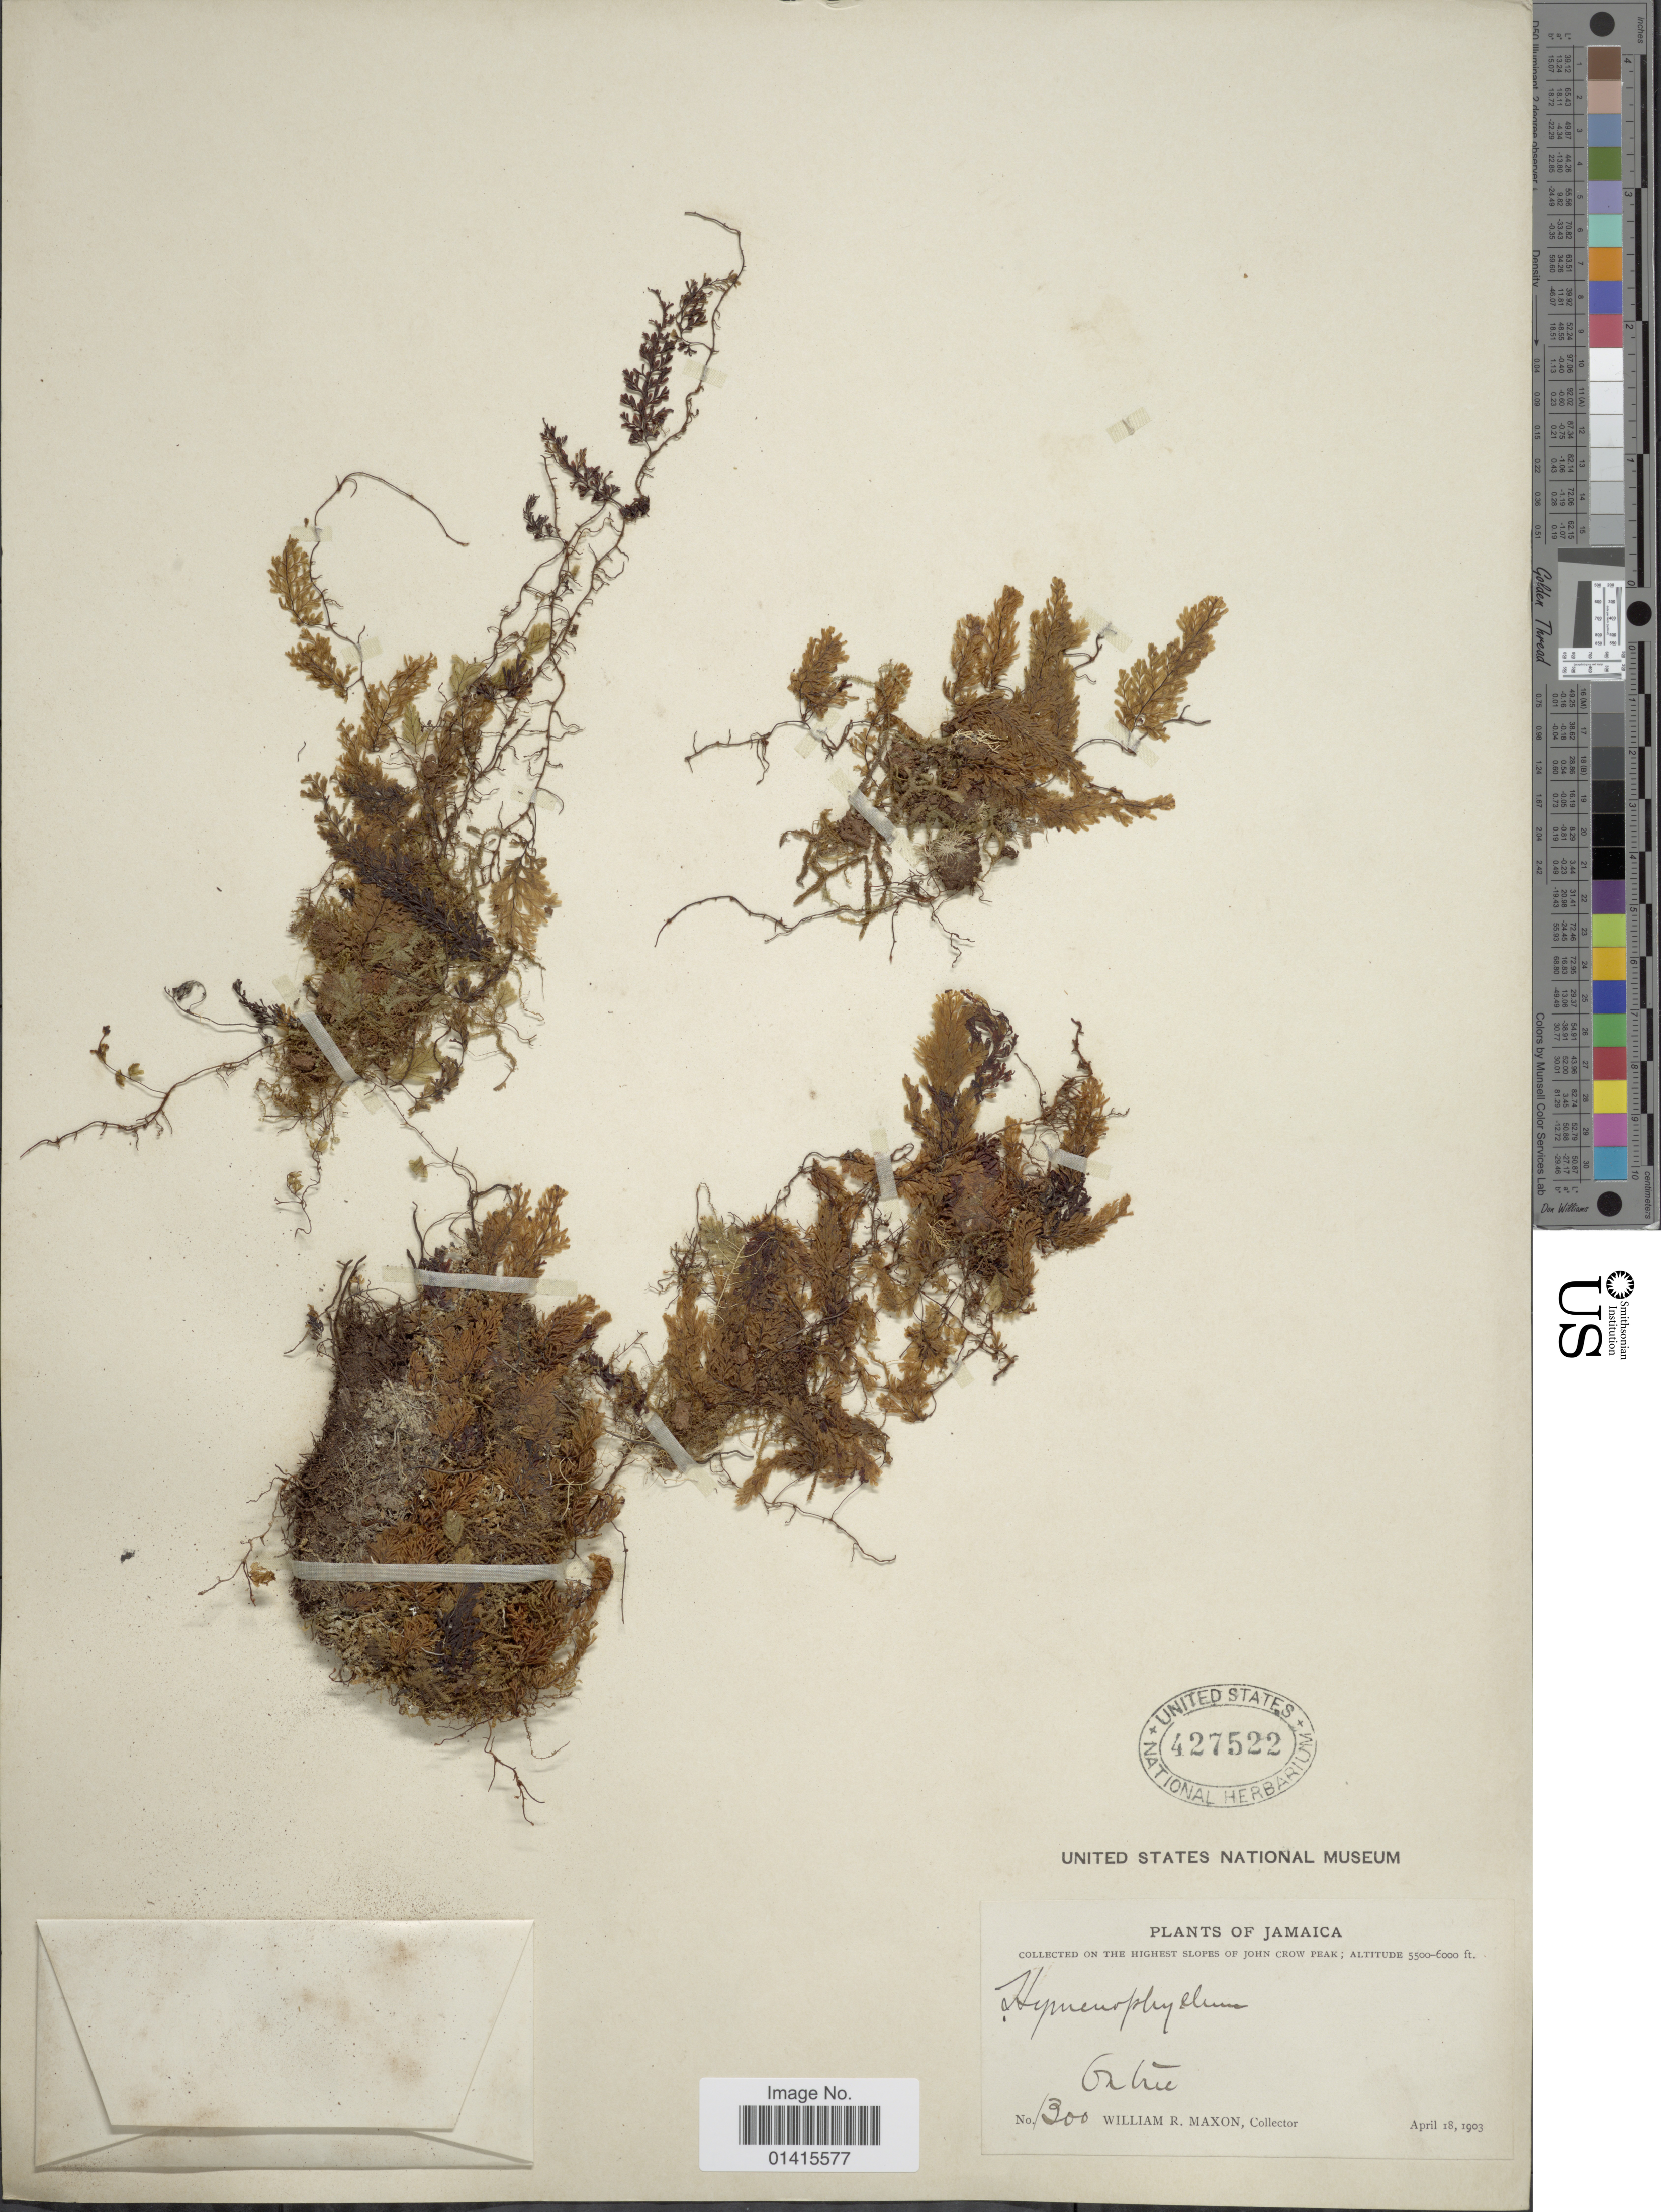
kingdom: Plantae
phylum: Tracheophyta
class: Polypodiopsida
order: Hymenophyllales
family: Hymenophyllaceae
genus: Hymenophyllum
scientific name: Hymenophyllum undulatum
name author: (Sw.) Sw.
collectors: W. R. Maxon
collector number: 1300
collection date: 1903-04-18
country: Jamaica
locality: On the highest slopes of John Crow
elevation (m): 1676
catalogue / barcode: US 427522